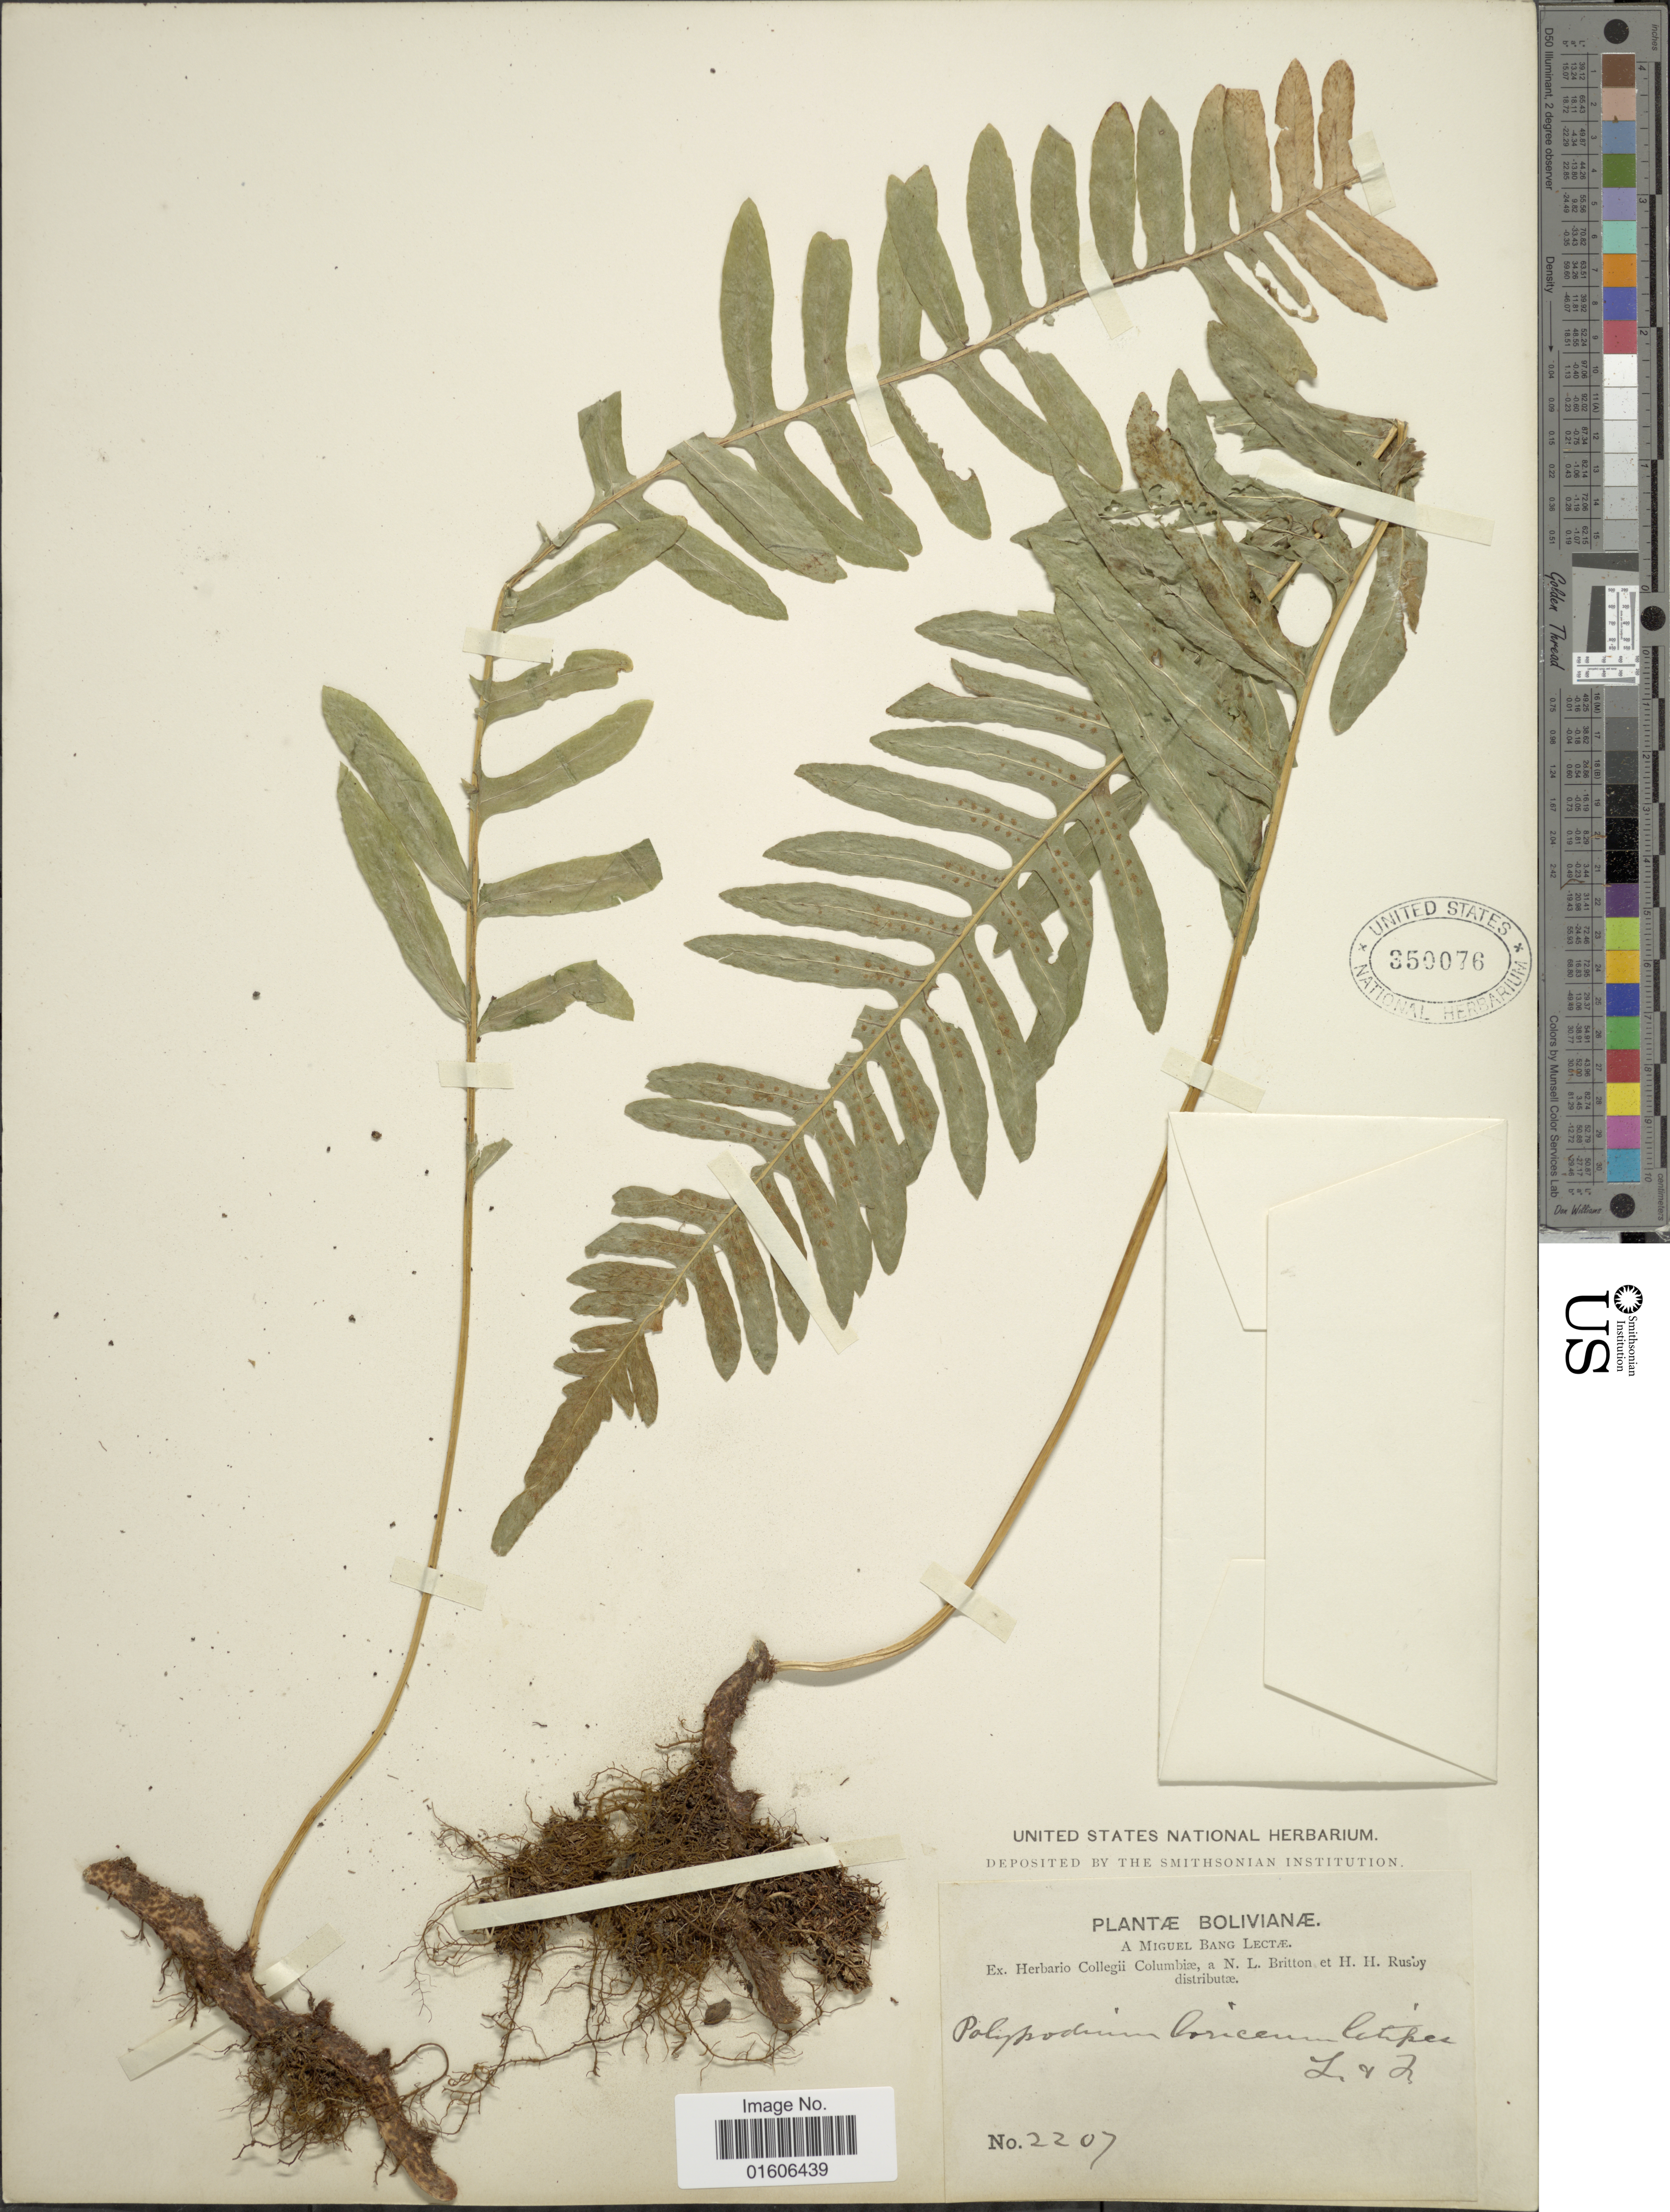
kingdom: Plantae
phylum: Tracheophyta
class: Polypodiopsida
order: Polypodiales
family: Polypodiaceae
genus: Serpocaulon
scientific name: Serpocaulon latipes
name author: (Langsd. & Fischer) A.R. Sm.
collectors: M. Bang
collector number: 2207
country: Bolivia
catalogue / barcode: US 350076